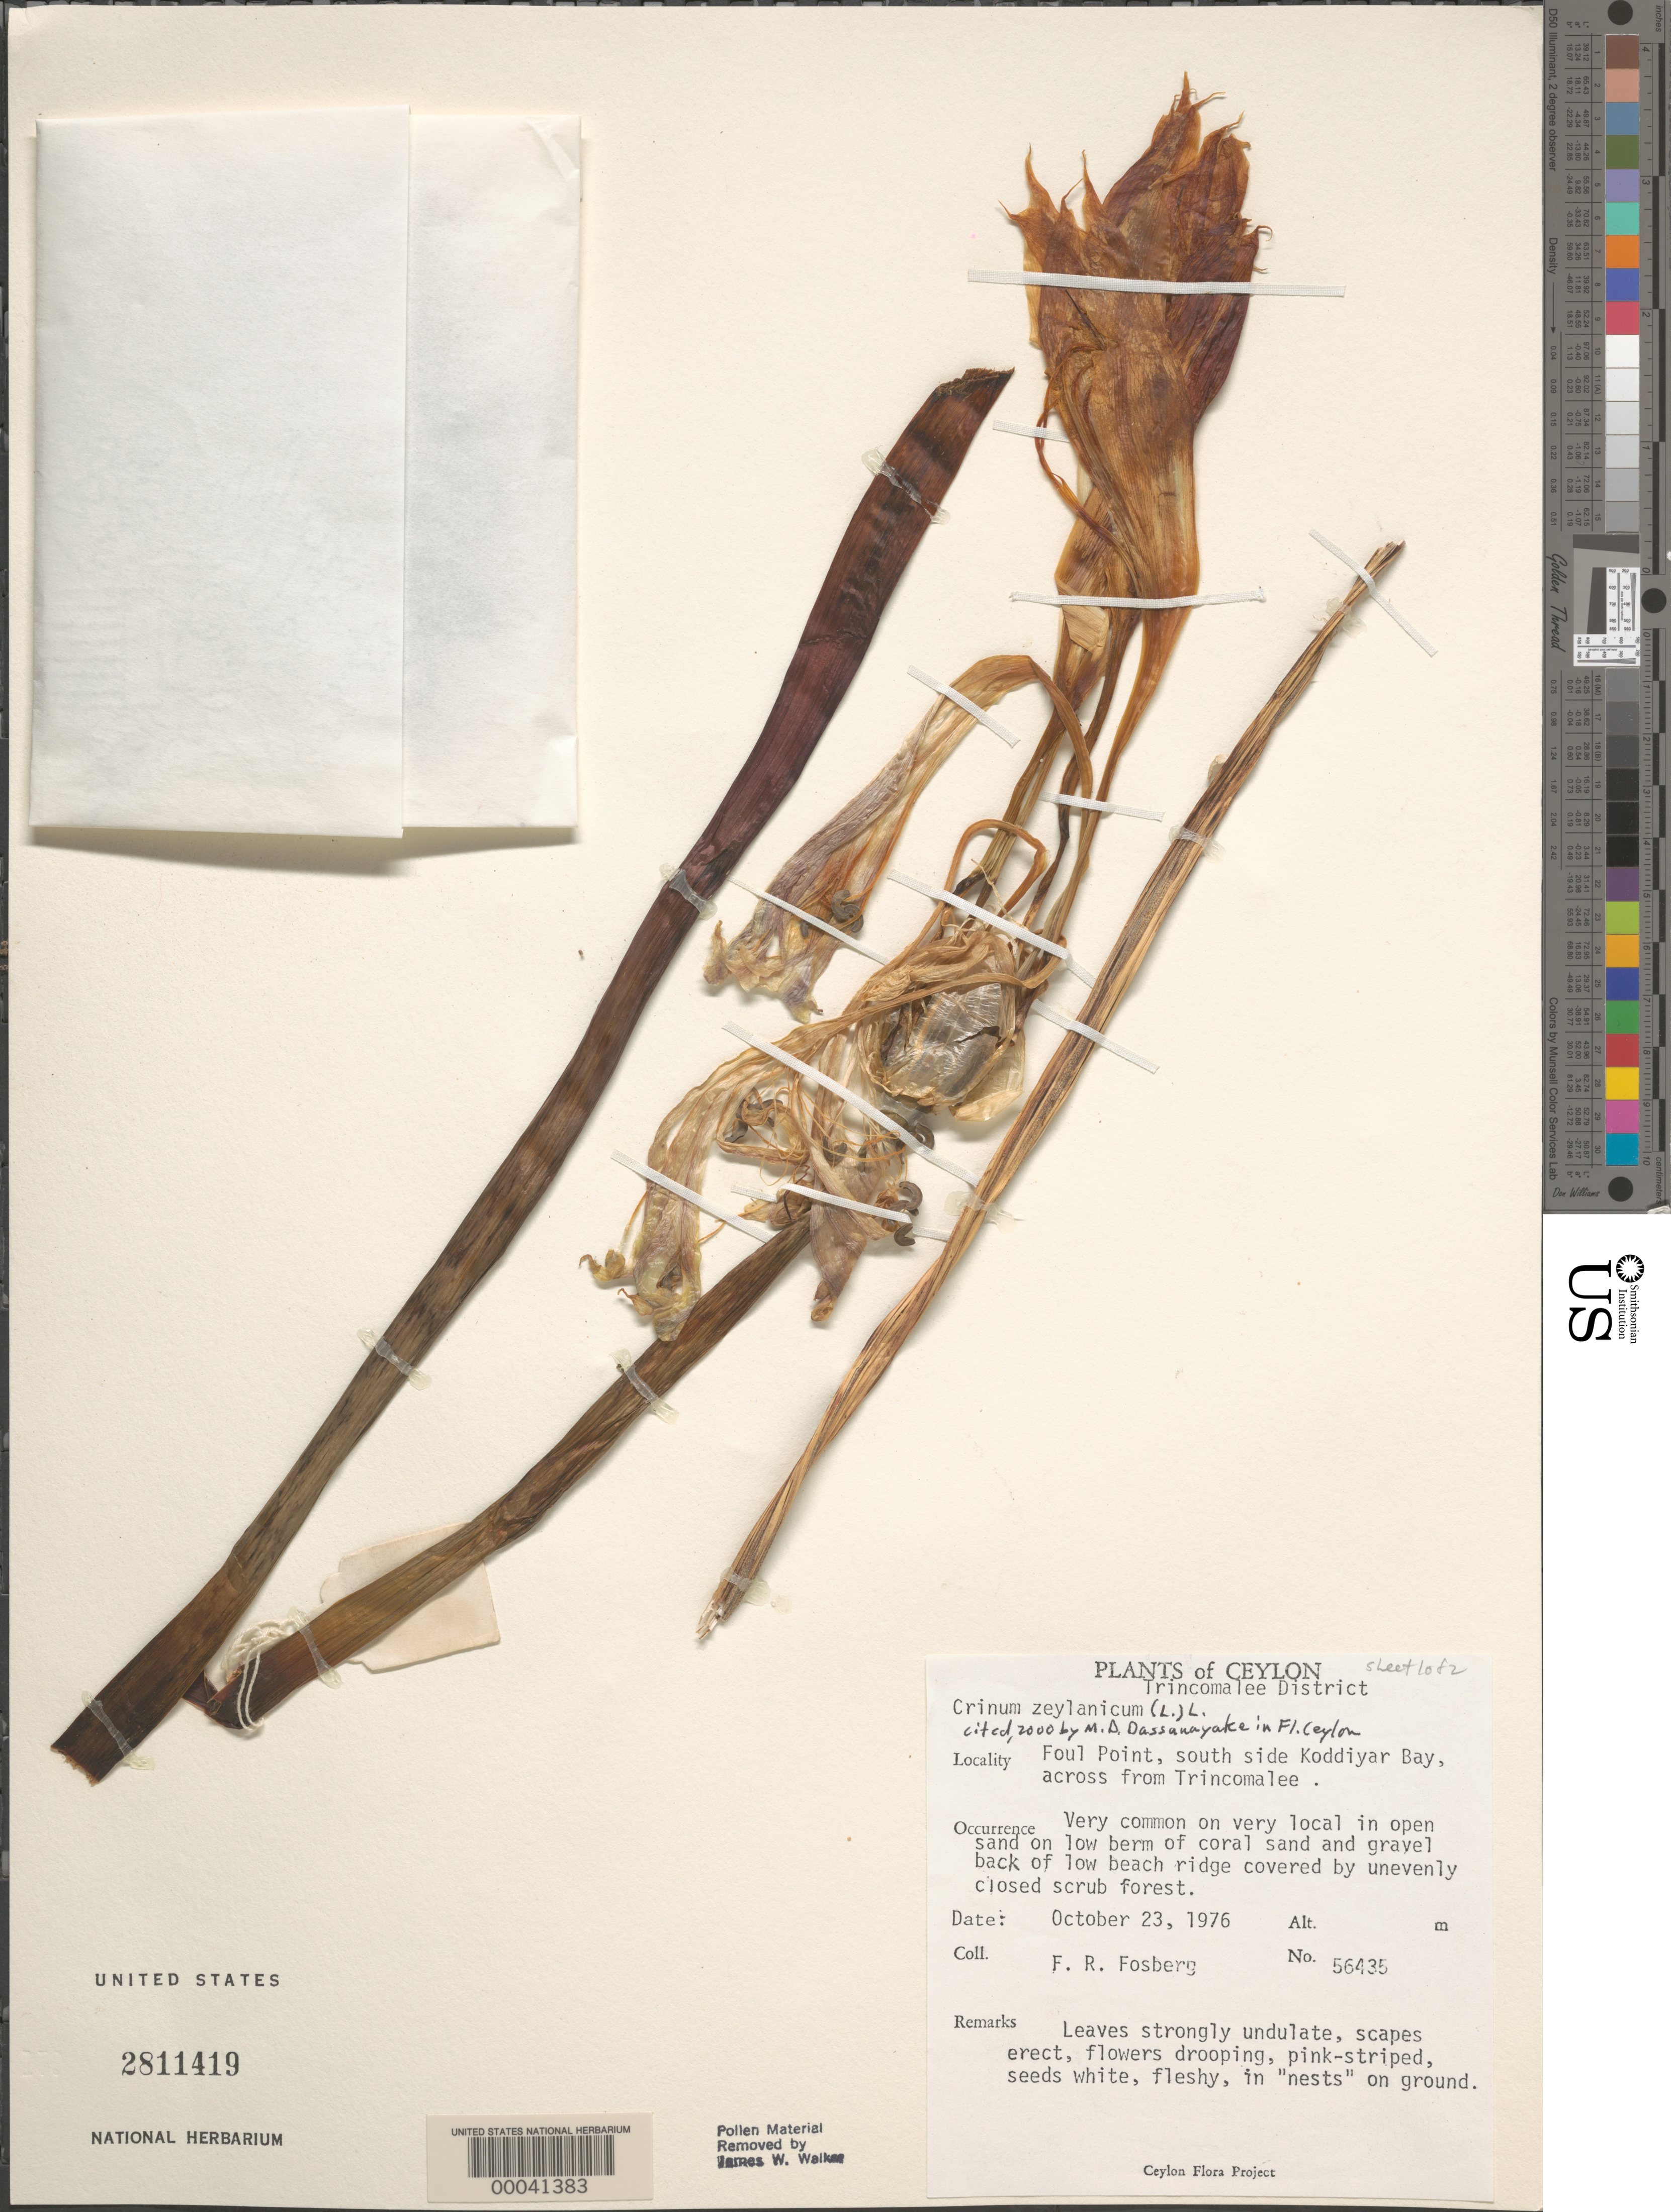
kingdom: Plantae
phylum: Tracheophyta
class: Liliopsida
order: Asparagales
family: Amaryllidaceae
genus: Crinum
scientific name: Crinum zeylanicum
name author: (L.) L.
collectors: F. R. Fosberg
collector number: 56435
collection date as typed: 23 Oct 1976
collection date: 1976-10-23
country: Sri Lanka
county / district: Trincomalee Dist.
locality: Foul point, s side koddiyar bay, across from trincomalee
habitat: Coral sand and gravel back of low beach ridge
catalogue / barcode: US 2811419